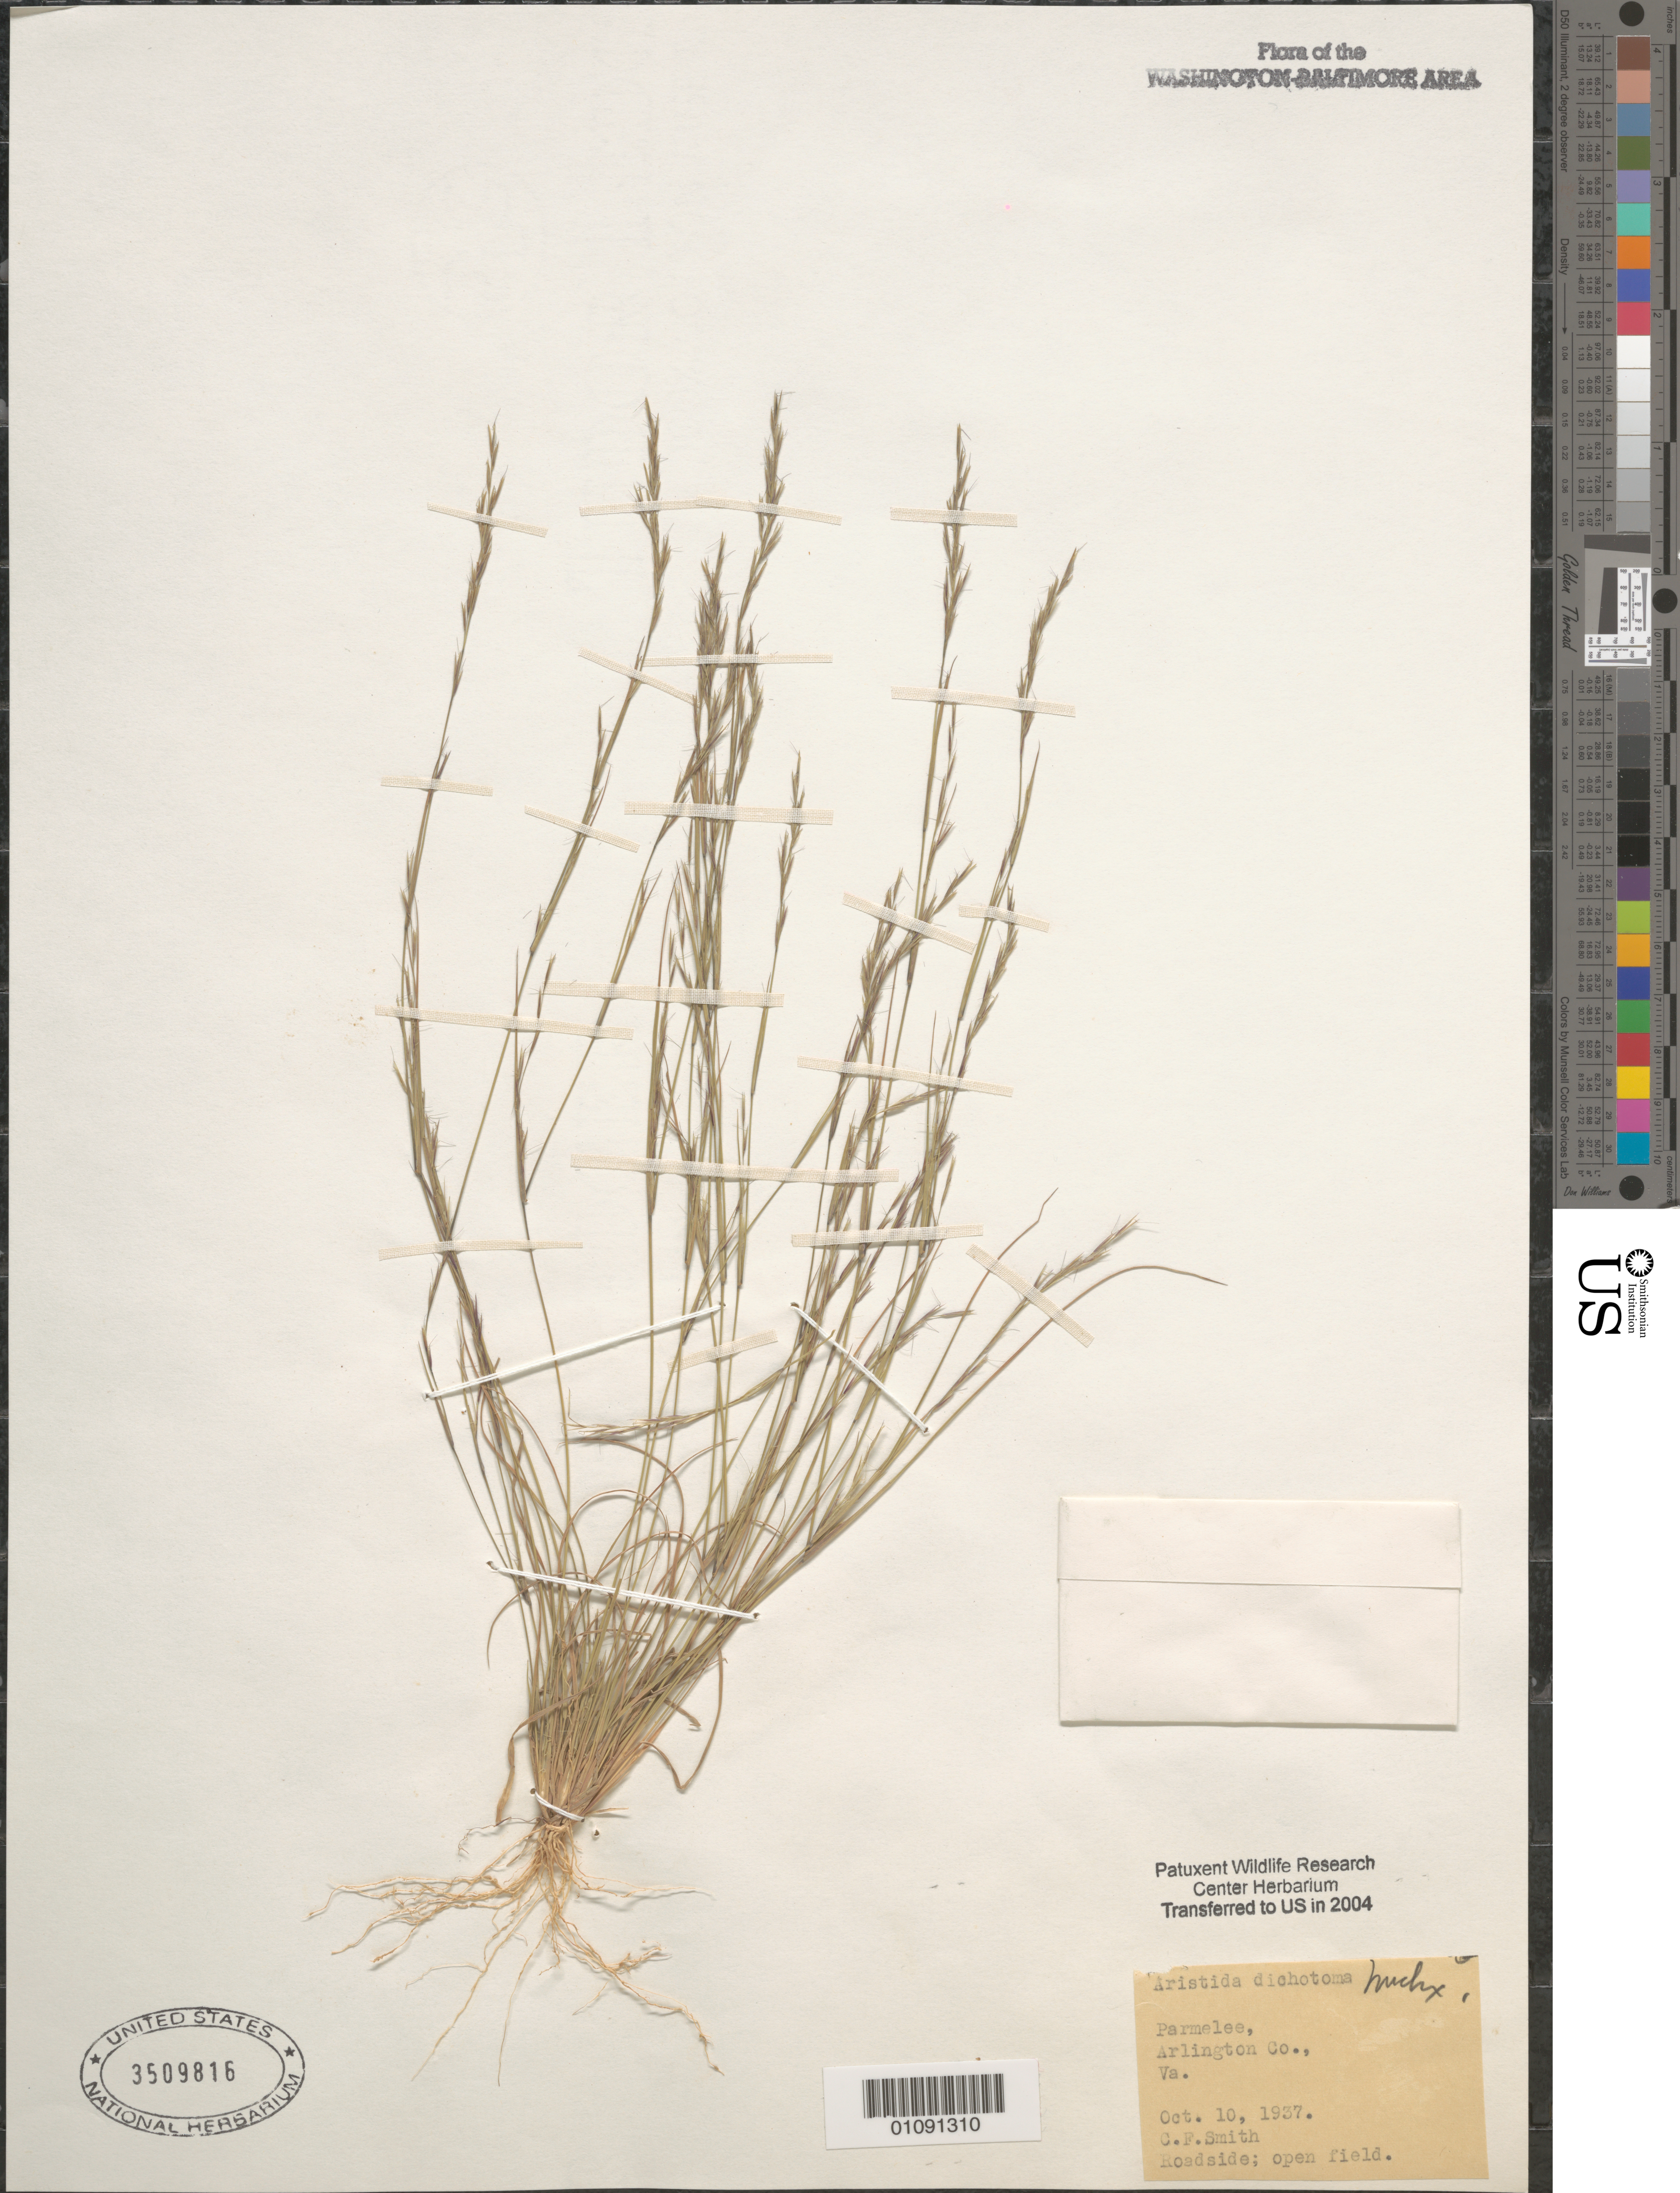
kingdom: Plantae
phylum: Tracheophyta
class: Liliopsida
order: Poales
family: Poaceae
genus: Aristida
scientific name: Aristida dichotoma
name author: Michx.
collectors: C. F. Smith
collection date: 1937-10-10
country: United States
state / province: Virginia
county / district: Arlington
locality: Parmelee, Arlington Co.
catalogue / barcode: US 3509816